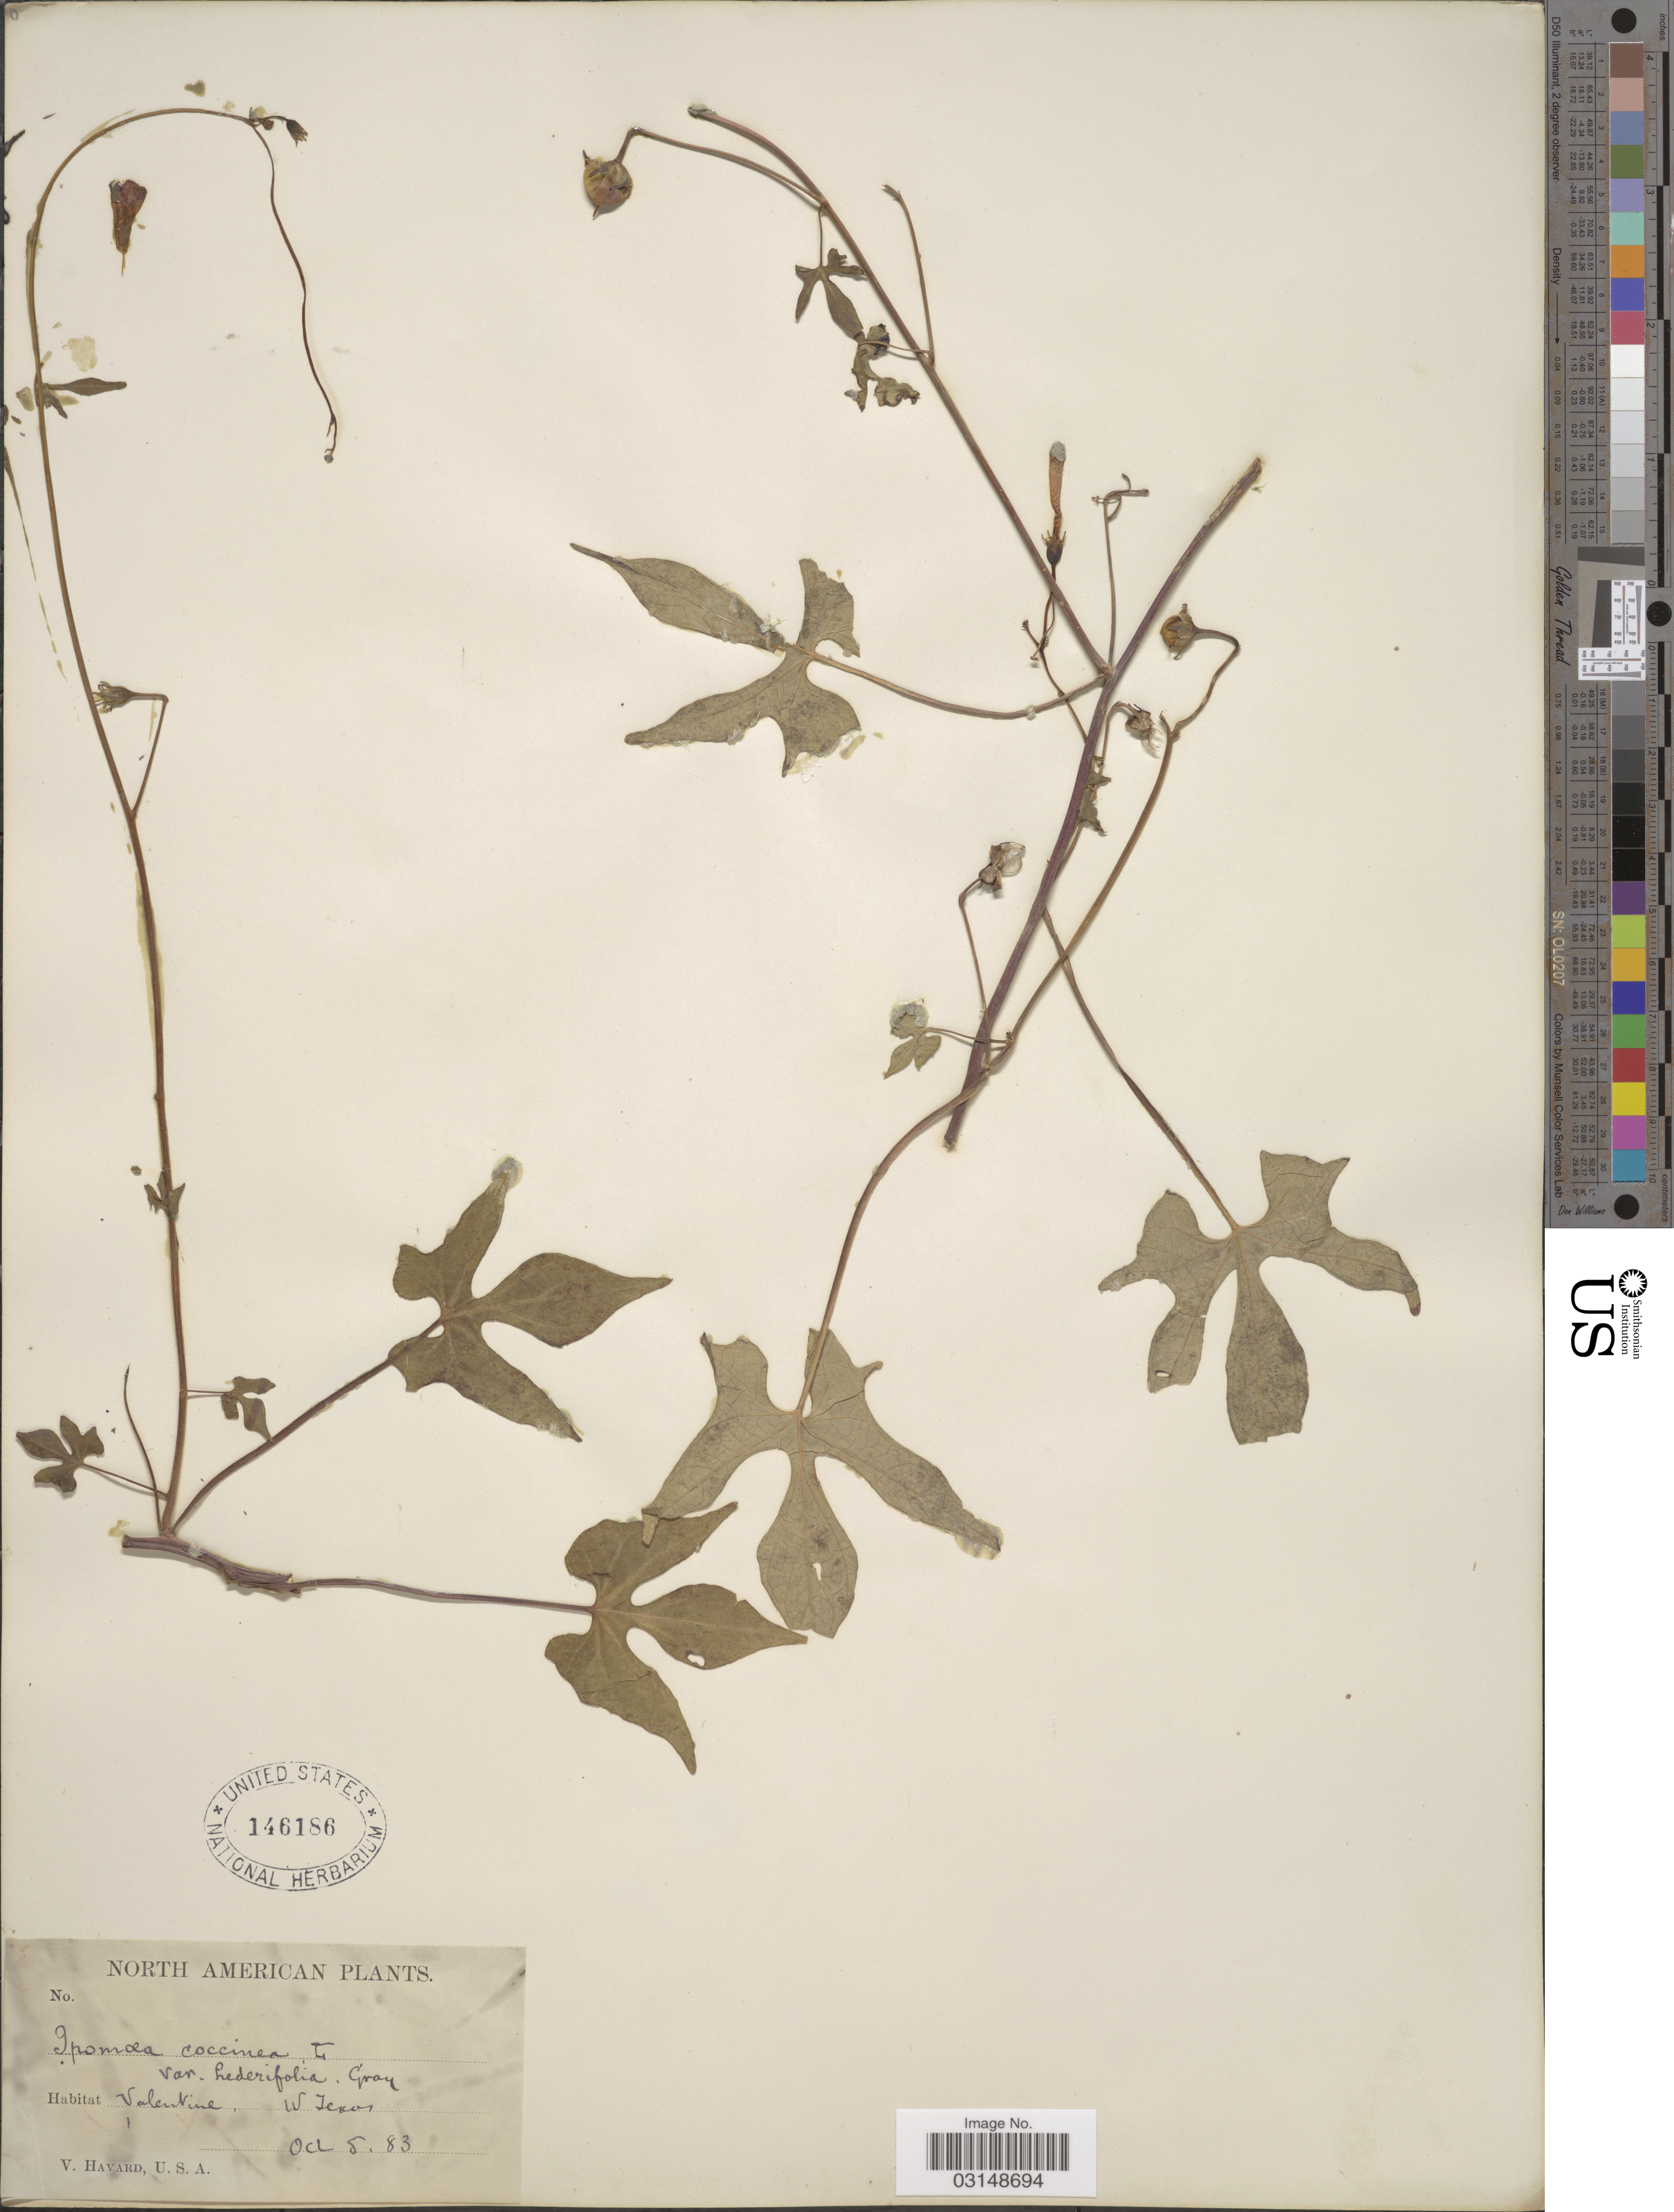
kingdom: Plantae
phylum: Tracheophyta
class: Magnoliopsida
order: Solanales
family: Convolvulaceae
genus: Ipomoea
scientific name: Ipomoea cristulata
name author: Hallier f.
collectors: V. Havard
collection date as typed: Transcribed d/m/y: 5/10/83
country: United States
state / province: Texas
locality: Valentine, W. Texas.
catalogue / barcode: US 146186